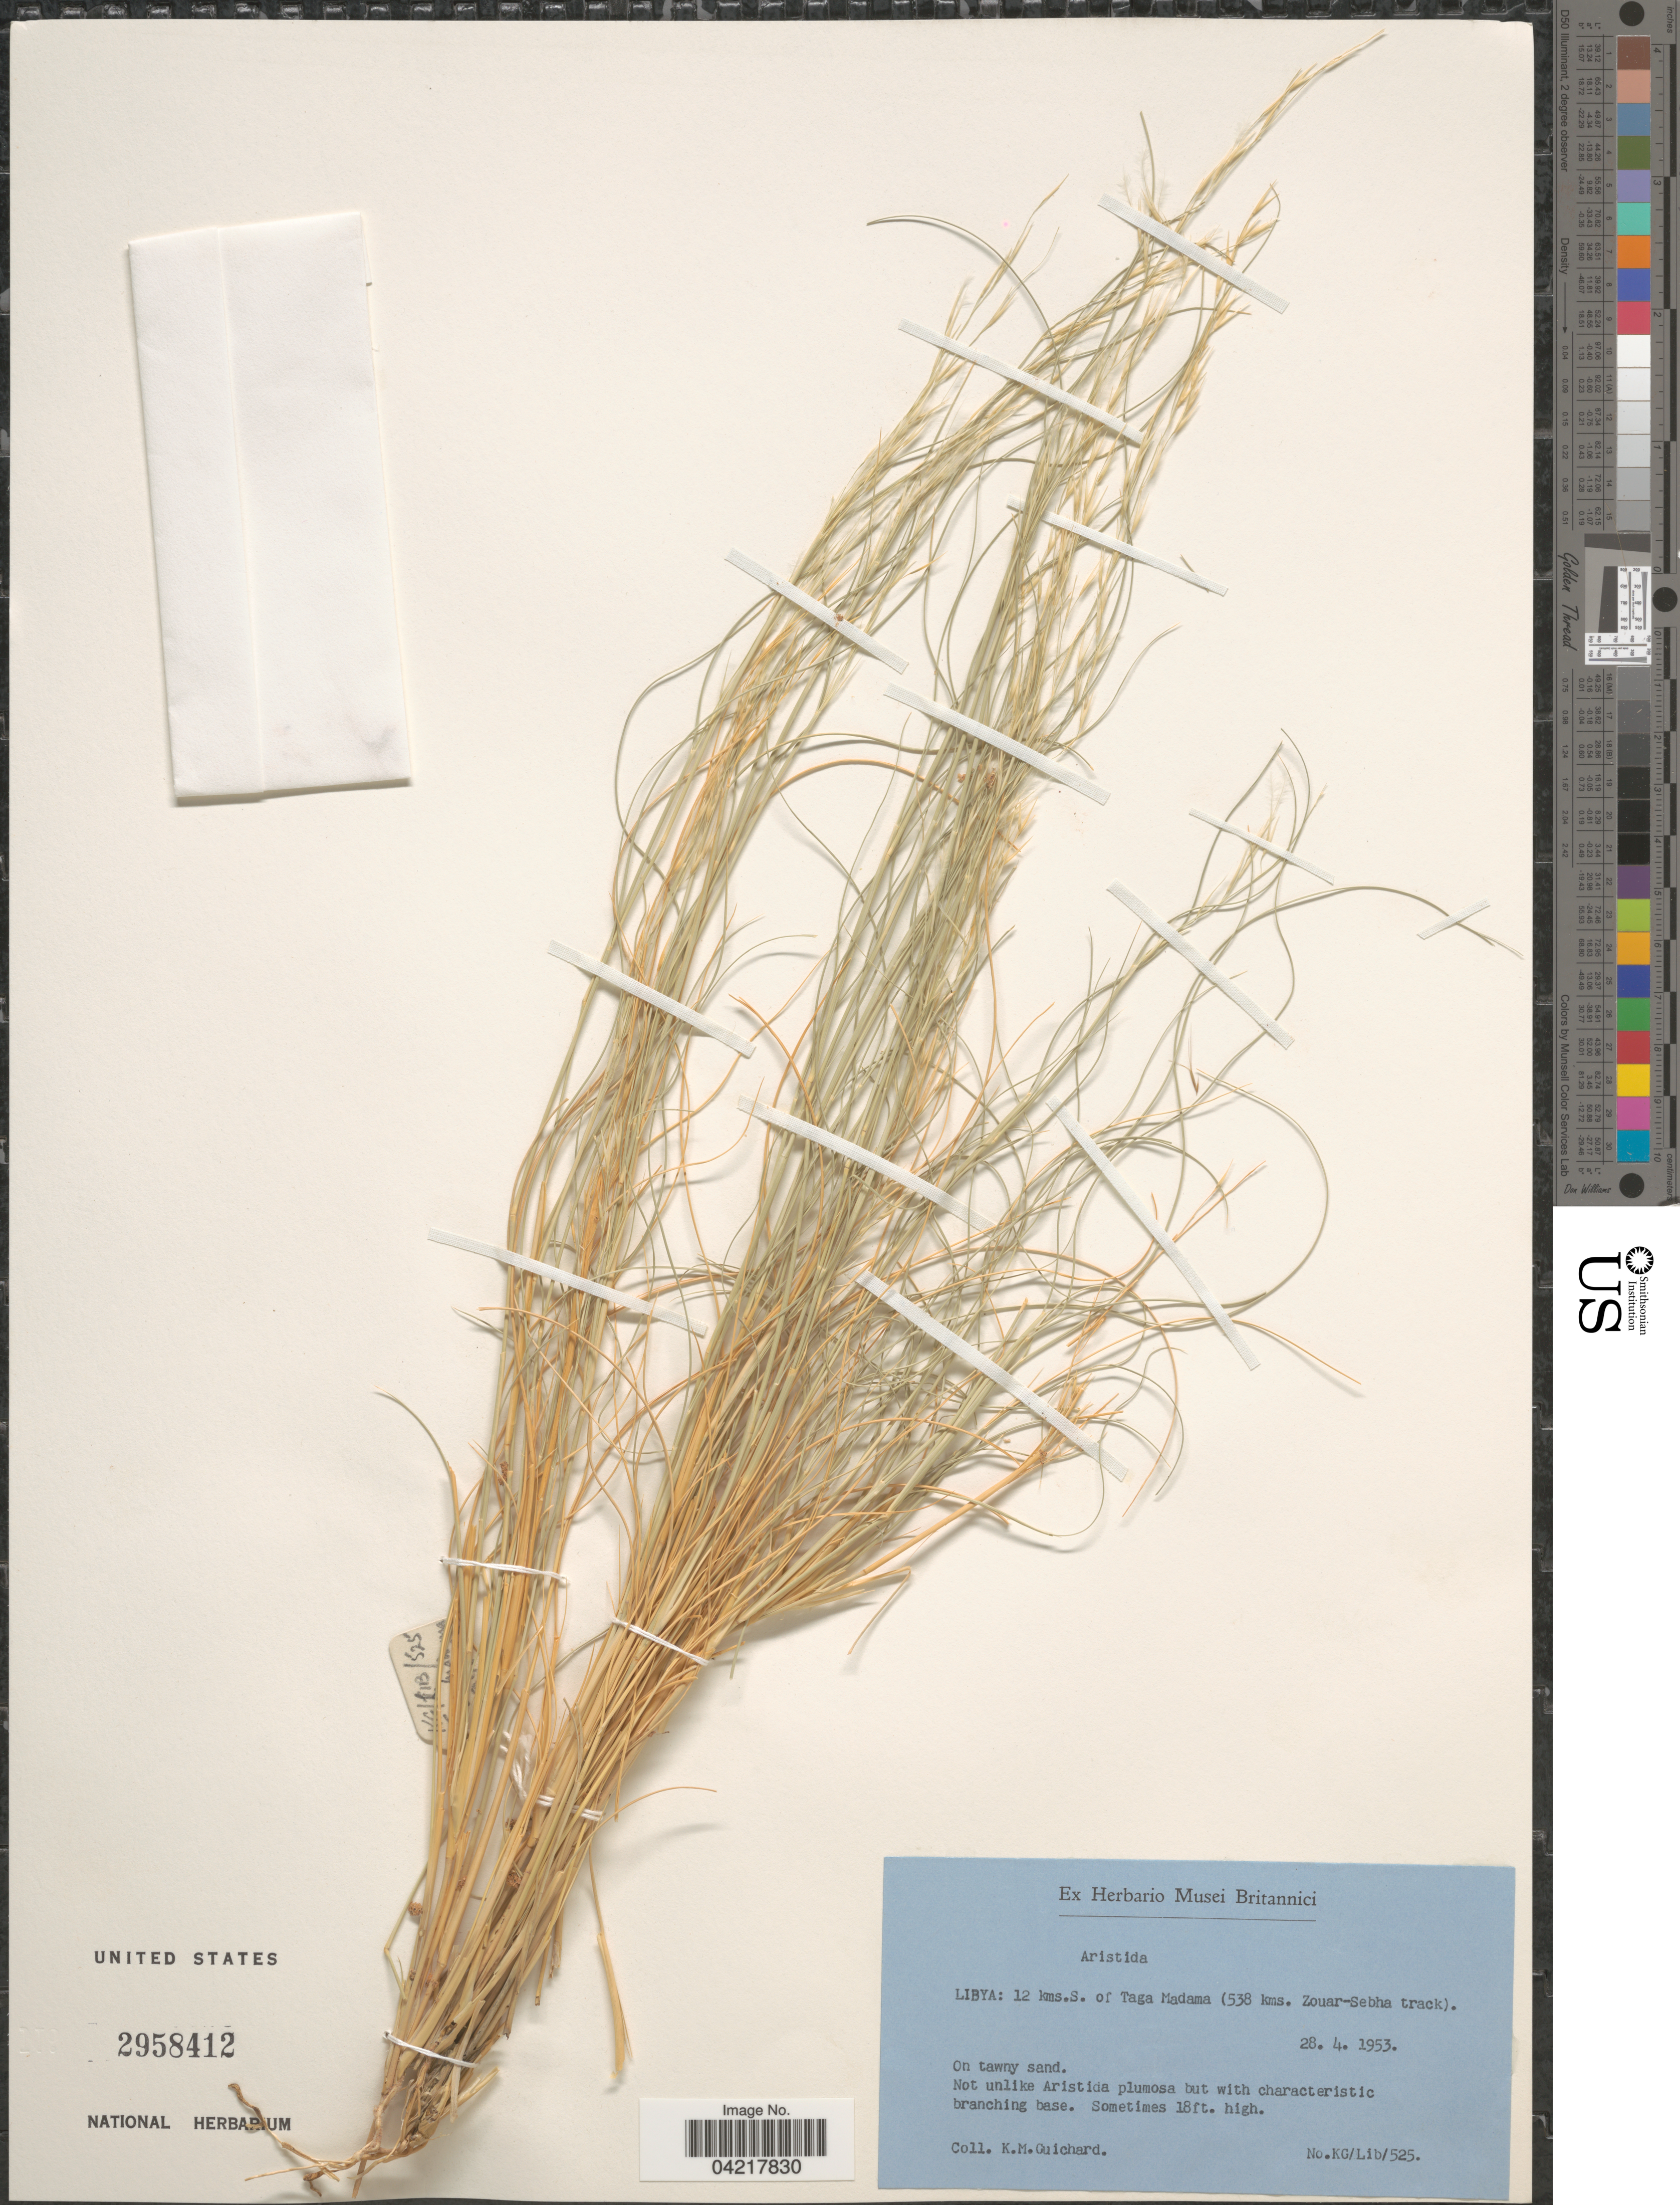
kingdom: Plantae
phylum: Tracheophyta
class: Liliopsida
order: Poales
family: Poaceae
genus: Aristida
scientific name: Aristida sp.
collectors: K. Guichard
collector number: KG/Lib/525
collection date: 1953-04-28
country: Libya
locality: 12 km. S. of Taga Madama (538 kms. Zouar-Sebha track).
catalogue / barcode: US 2958412